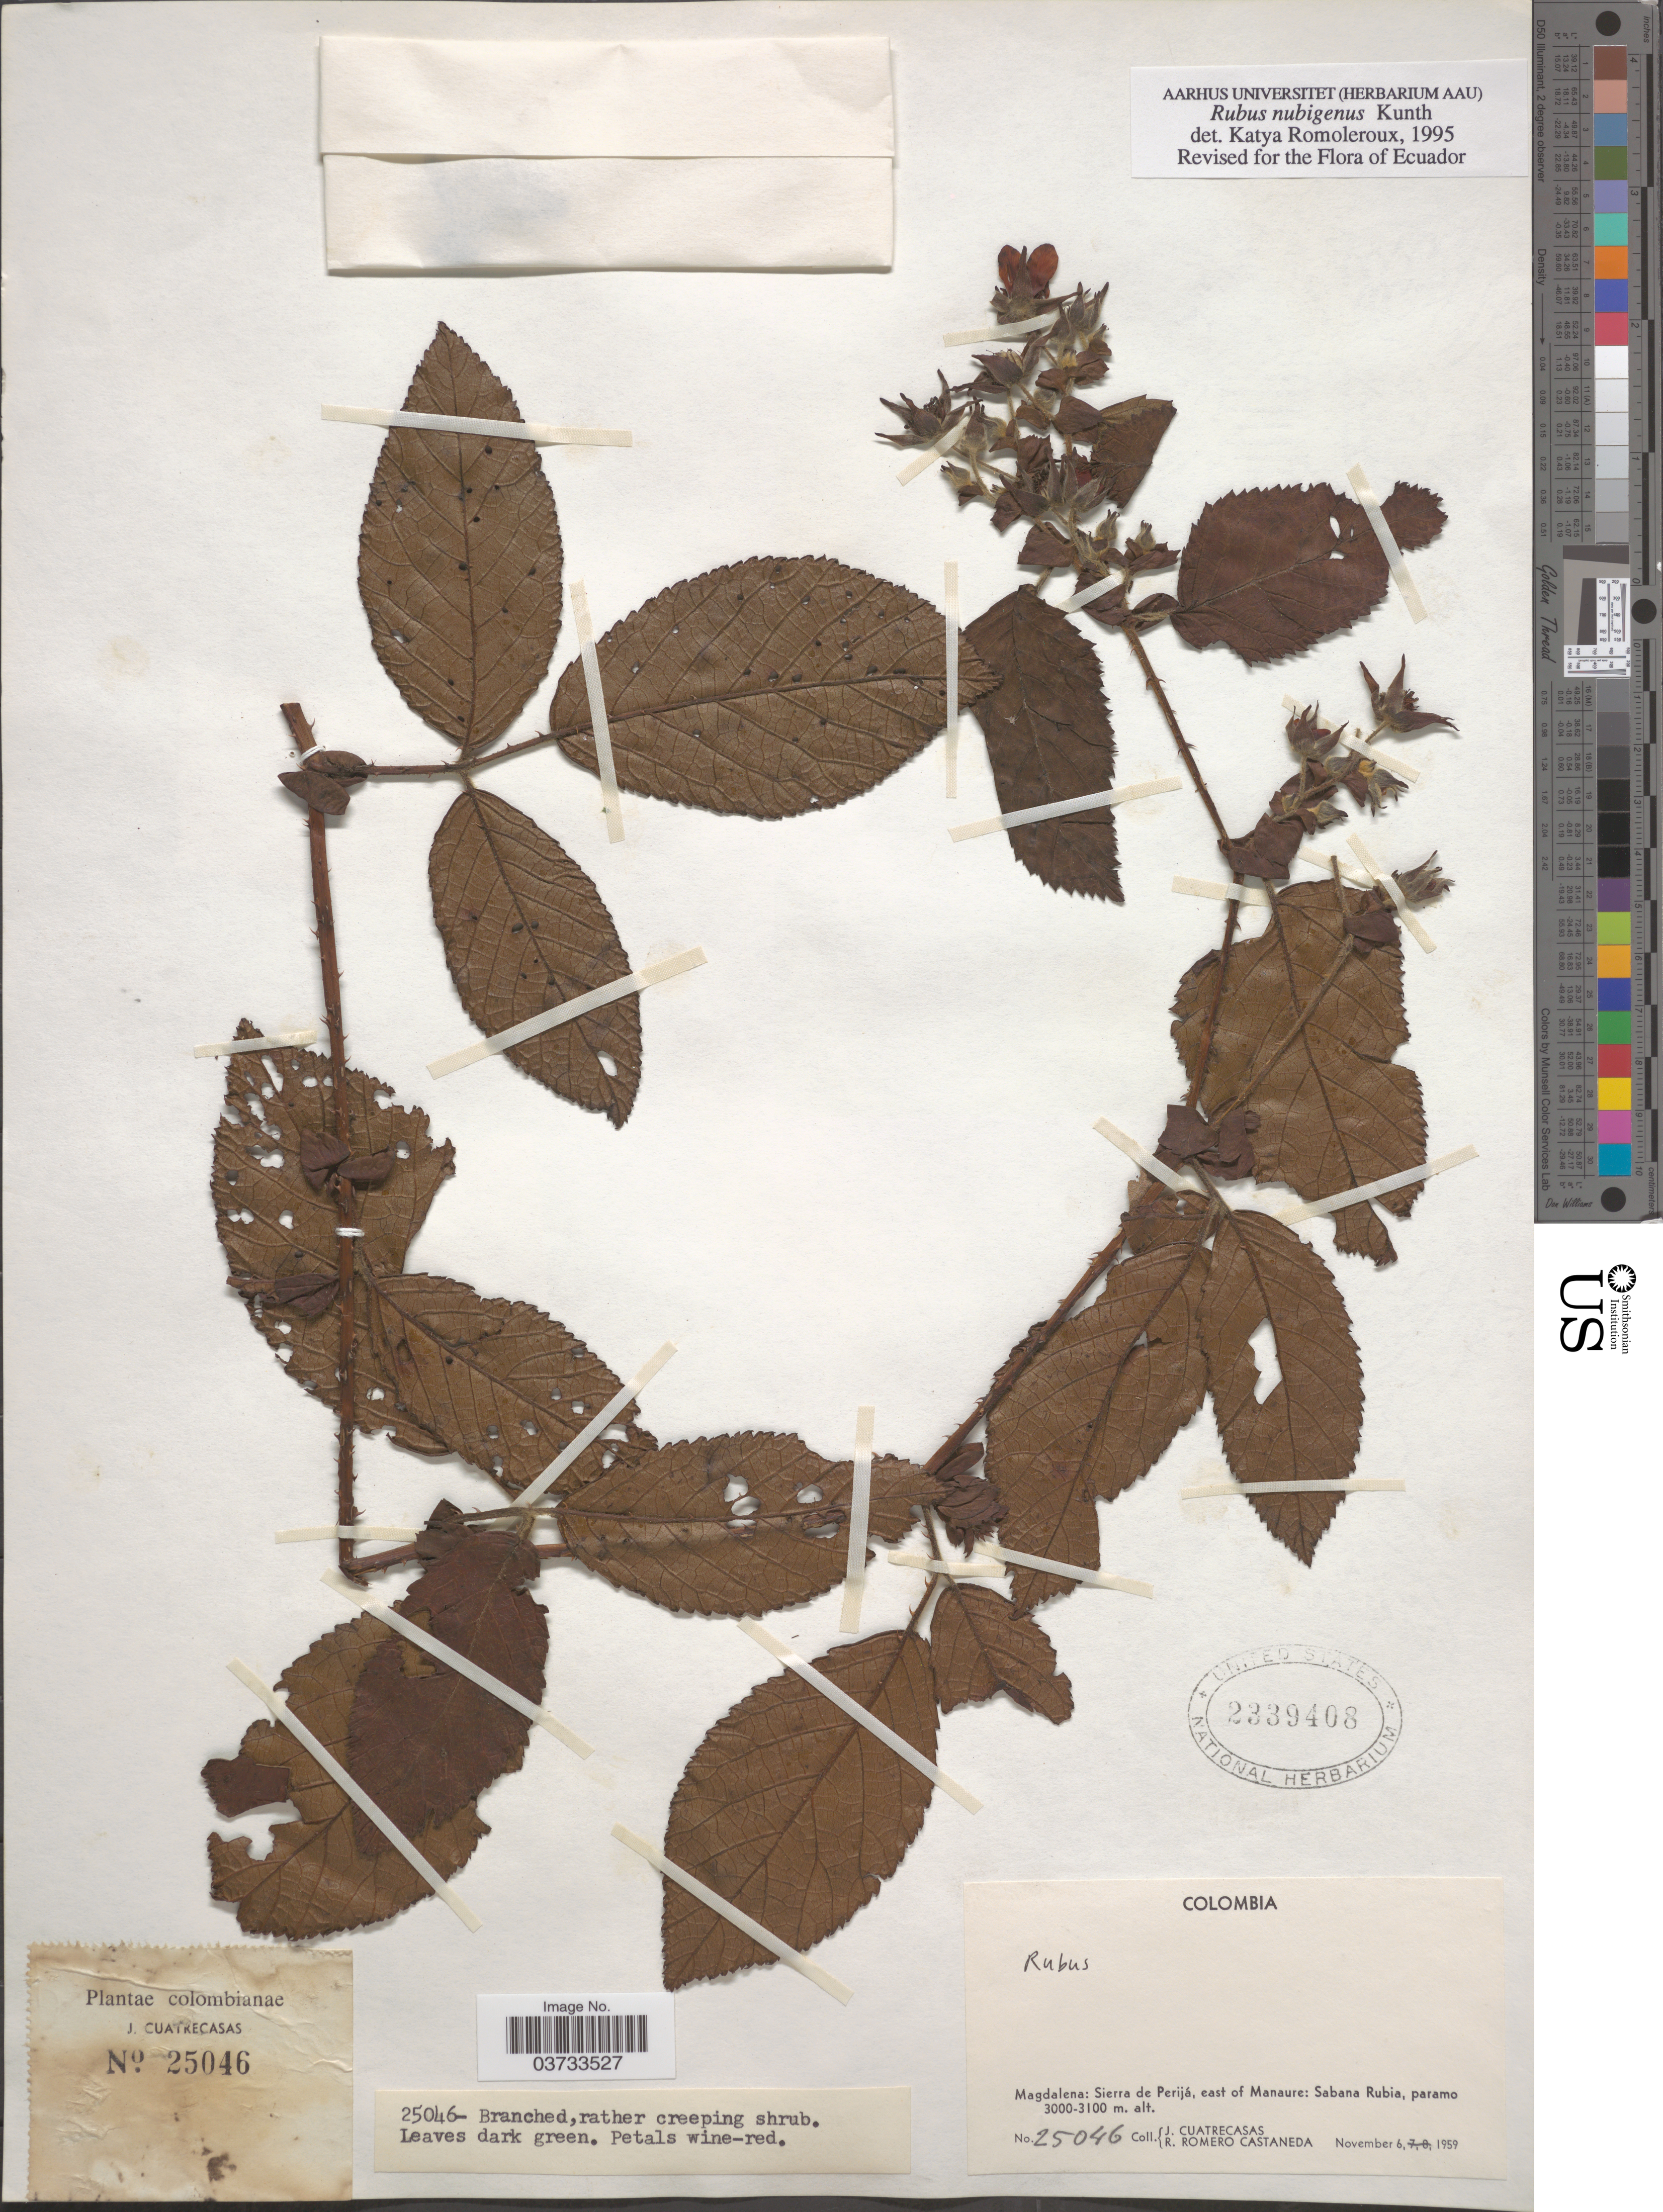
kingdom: Plantae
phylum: Tracheophyta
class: Magnoliopsida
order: Rosales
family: Rosaceae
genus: Rubus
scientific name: Rubus nubigenus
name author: Kunth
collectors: J. Cuatrecasas & R. Romero Castañeda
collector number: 25046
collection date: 1959-11-06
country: Colombia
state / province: Magdalena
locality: Sierra de Perijá, east of Manaure: Sabana Rubia.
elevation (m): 3000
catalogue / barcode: US 2339408